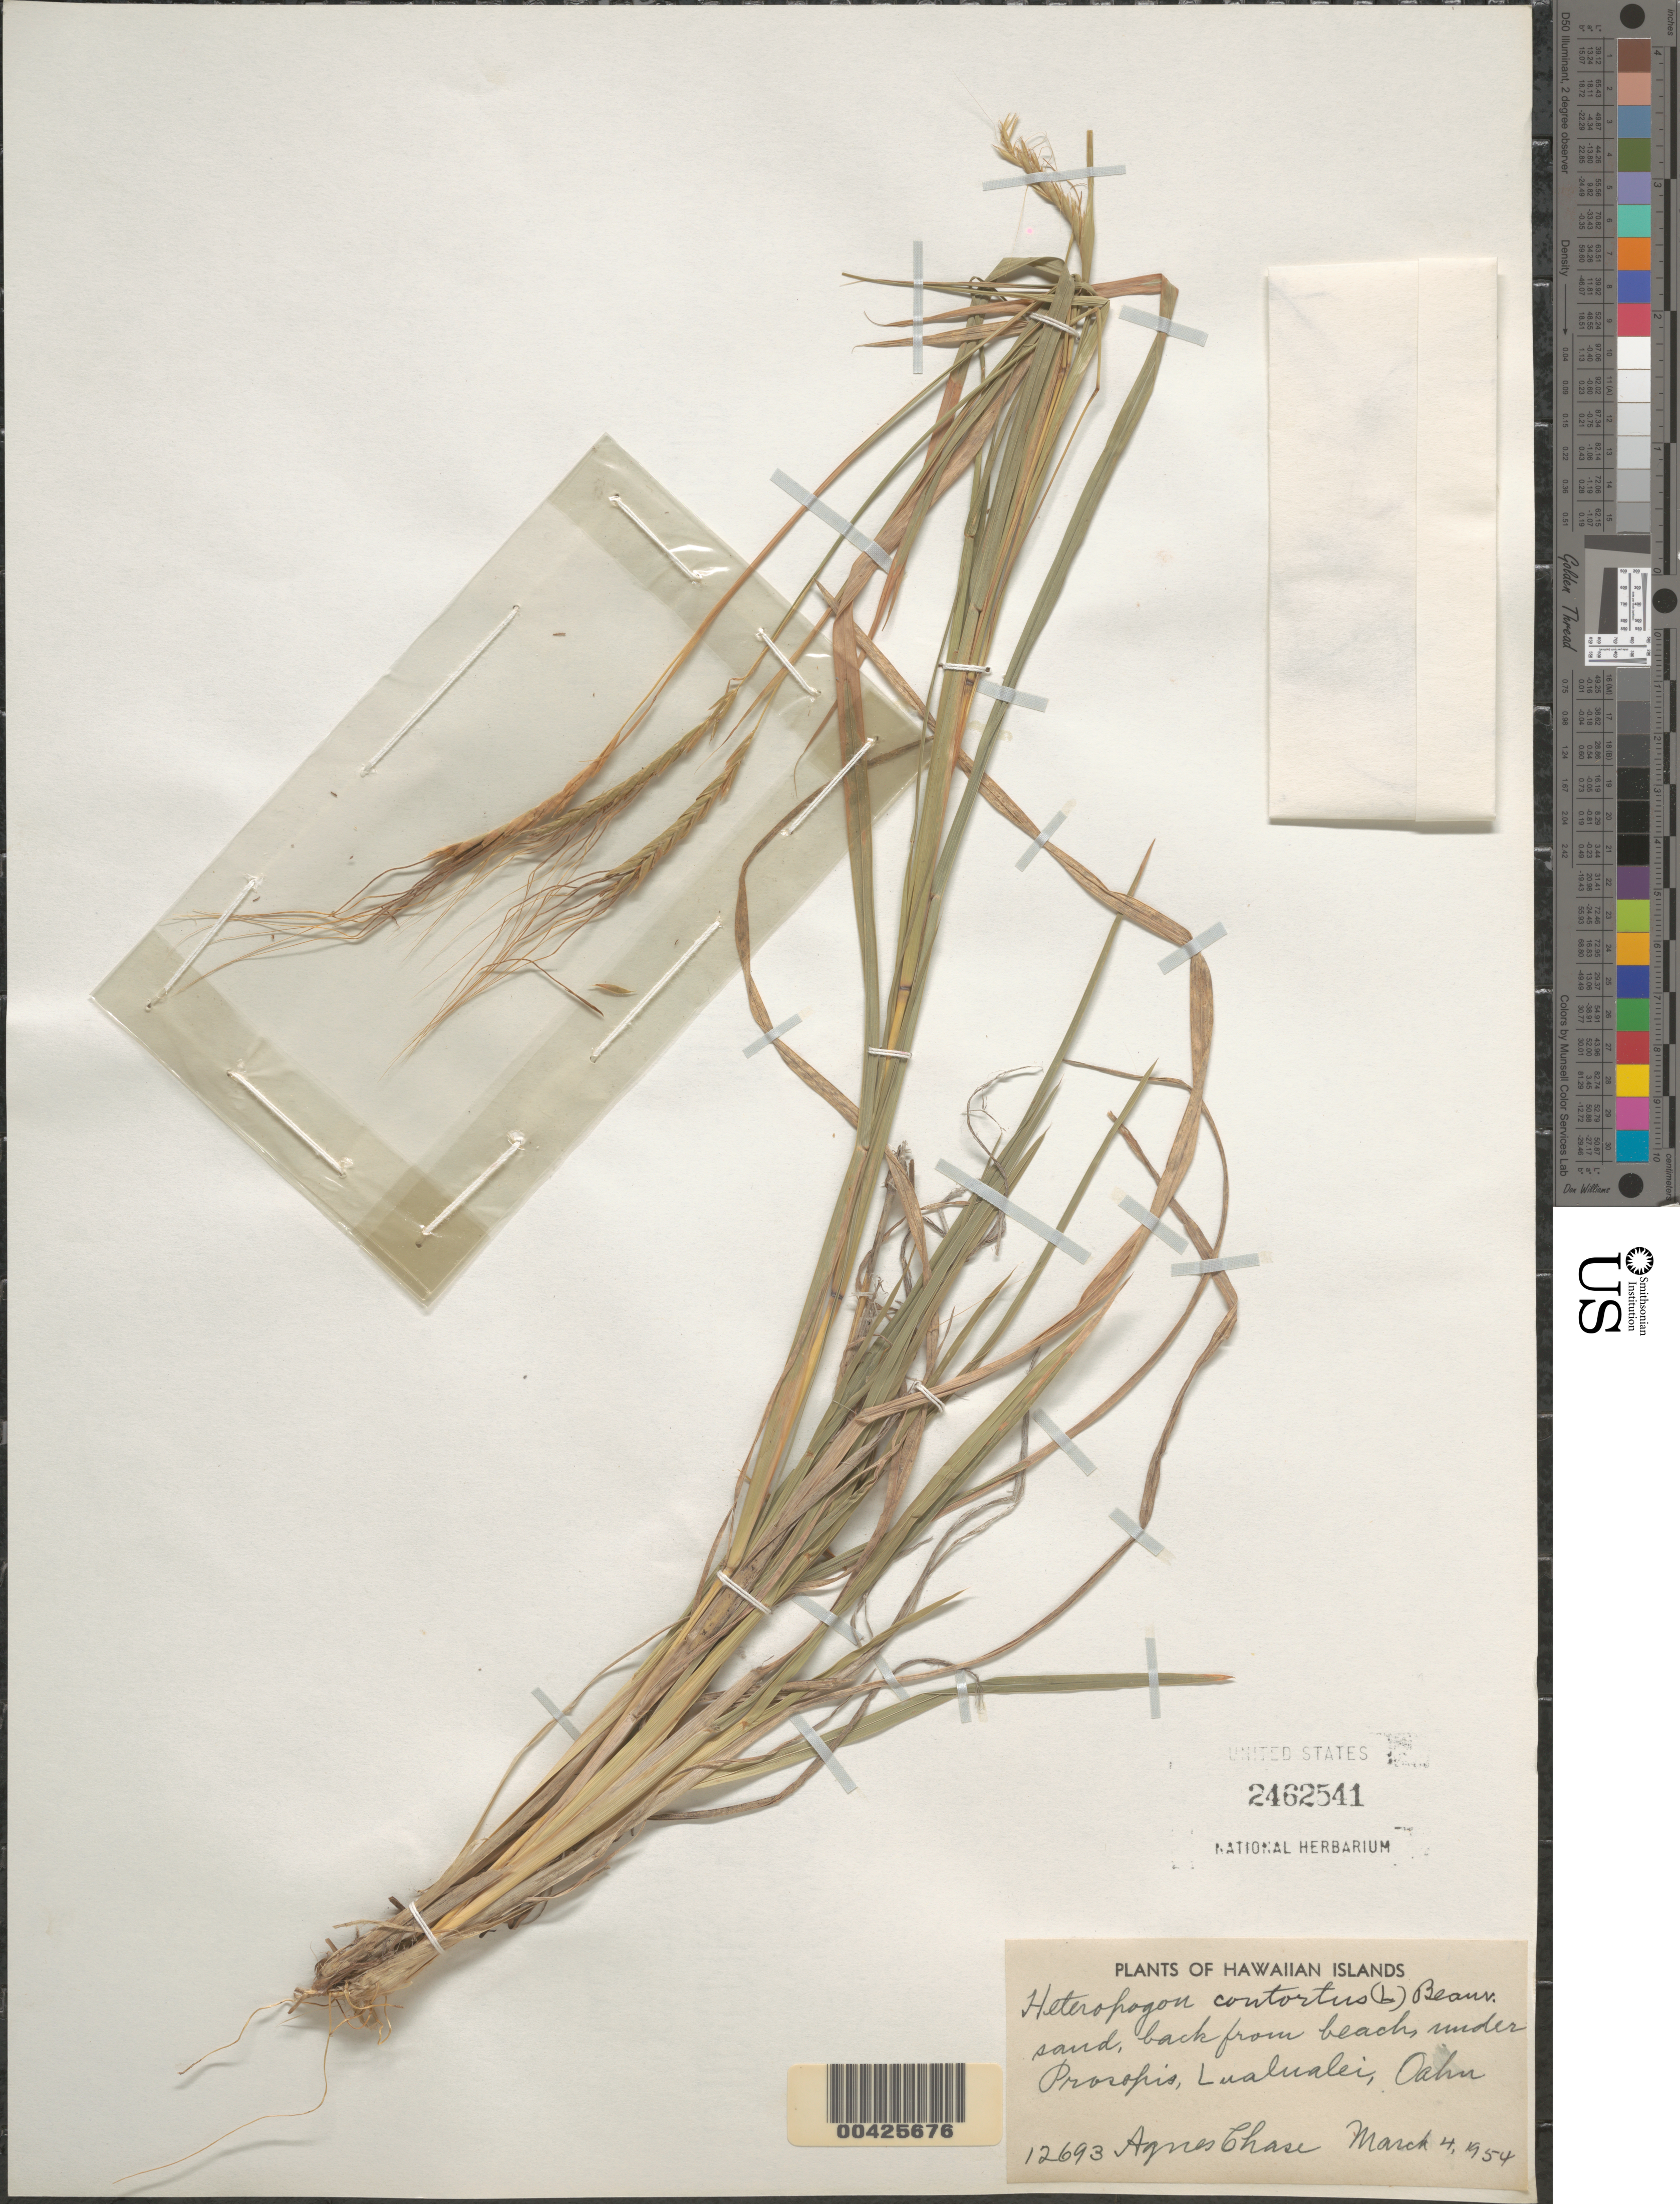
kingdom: Plantae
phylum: Tracheophyta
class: Liliopsida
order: Poales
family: Poaceae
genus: Heteropogon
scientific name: Heteropogon contortus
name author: (L.) P. Beauv. ex Roem. & Schult.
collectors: A. Chase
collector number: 12693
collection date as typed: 4 Mar 1954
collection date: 1954-03-04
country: United States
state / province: Hawaii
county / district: Honolulu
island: Oahu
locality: Lualualei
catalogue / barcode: US 2462541